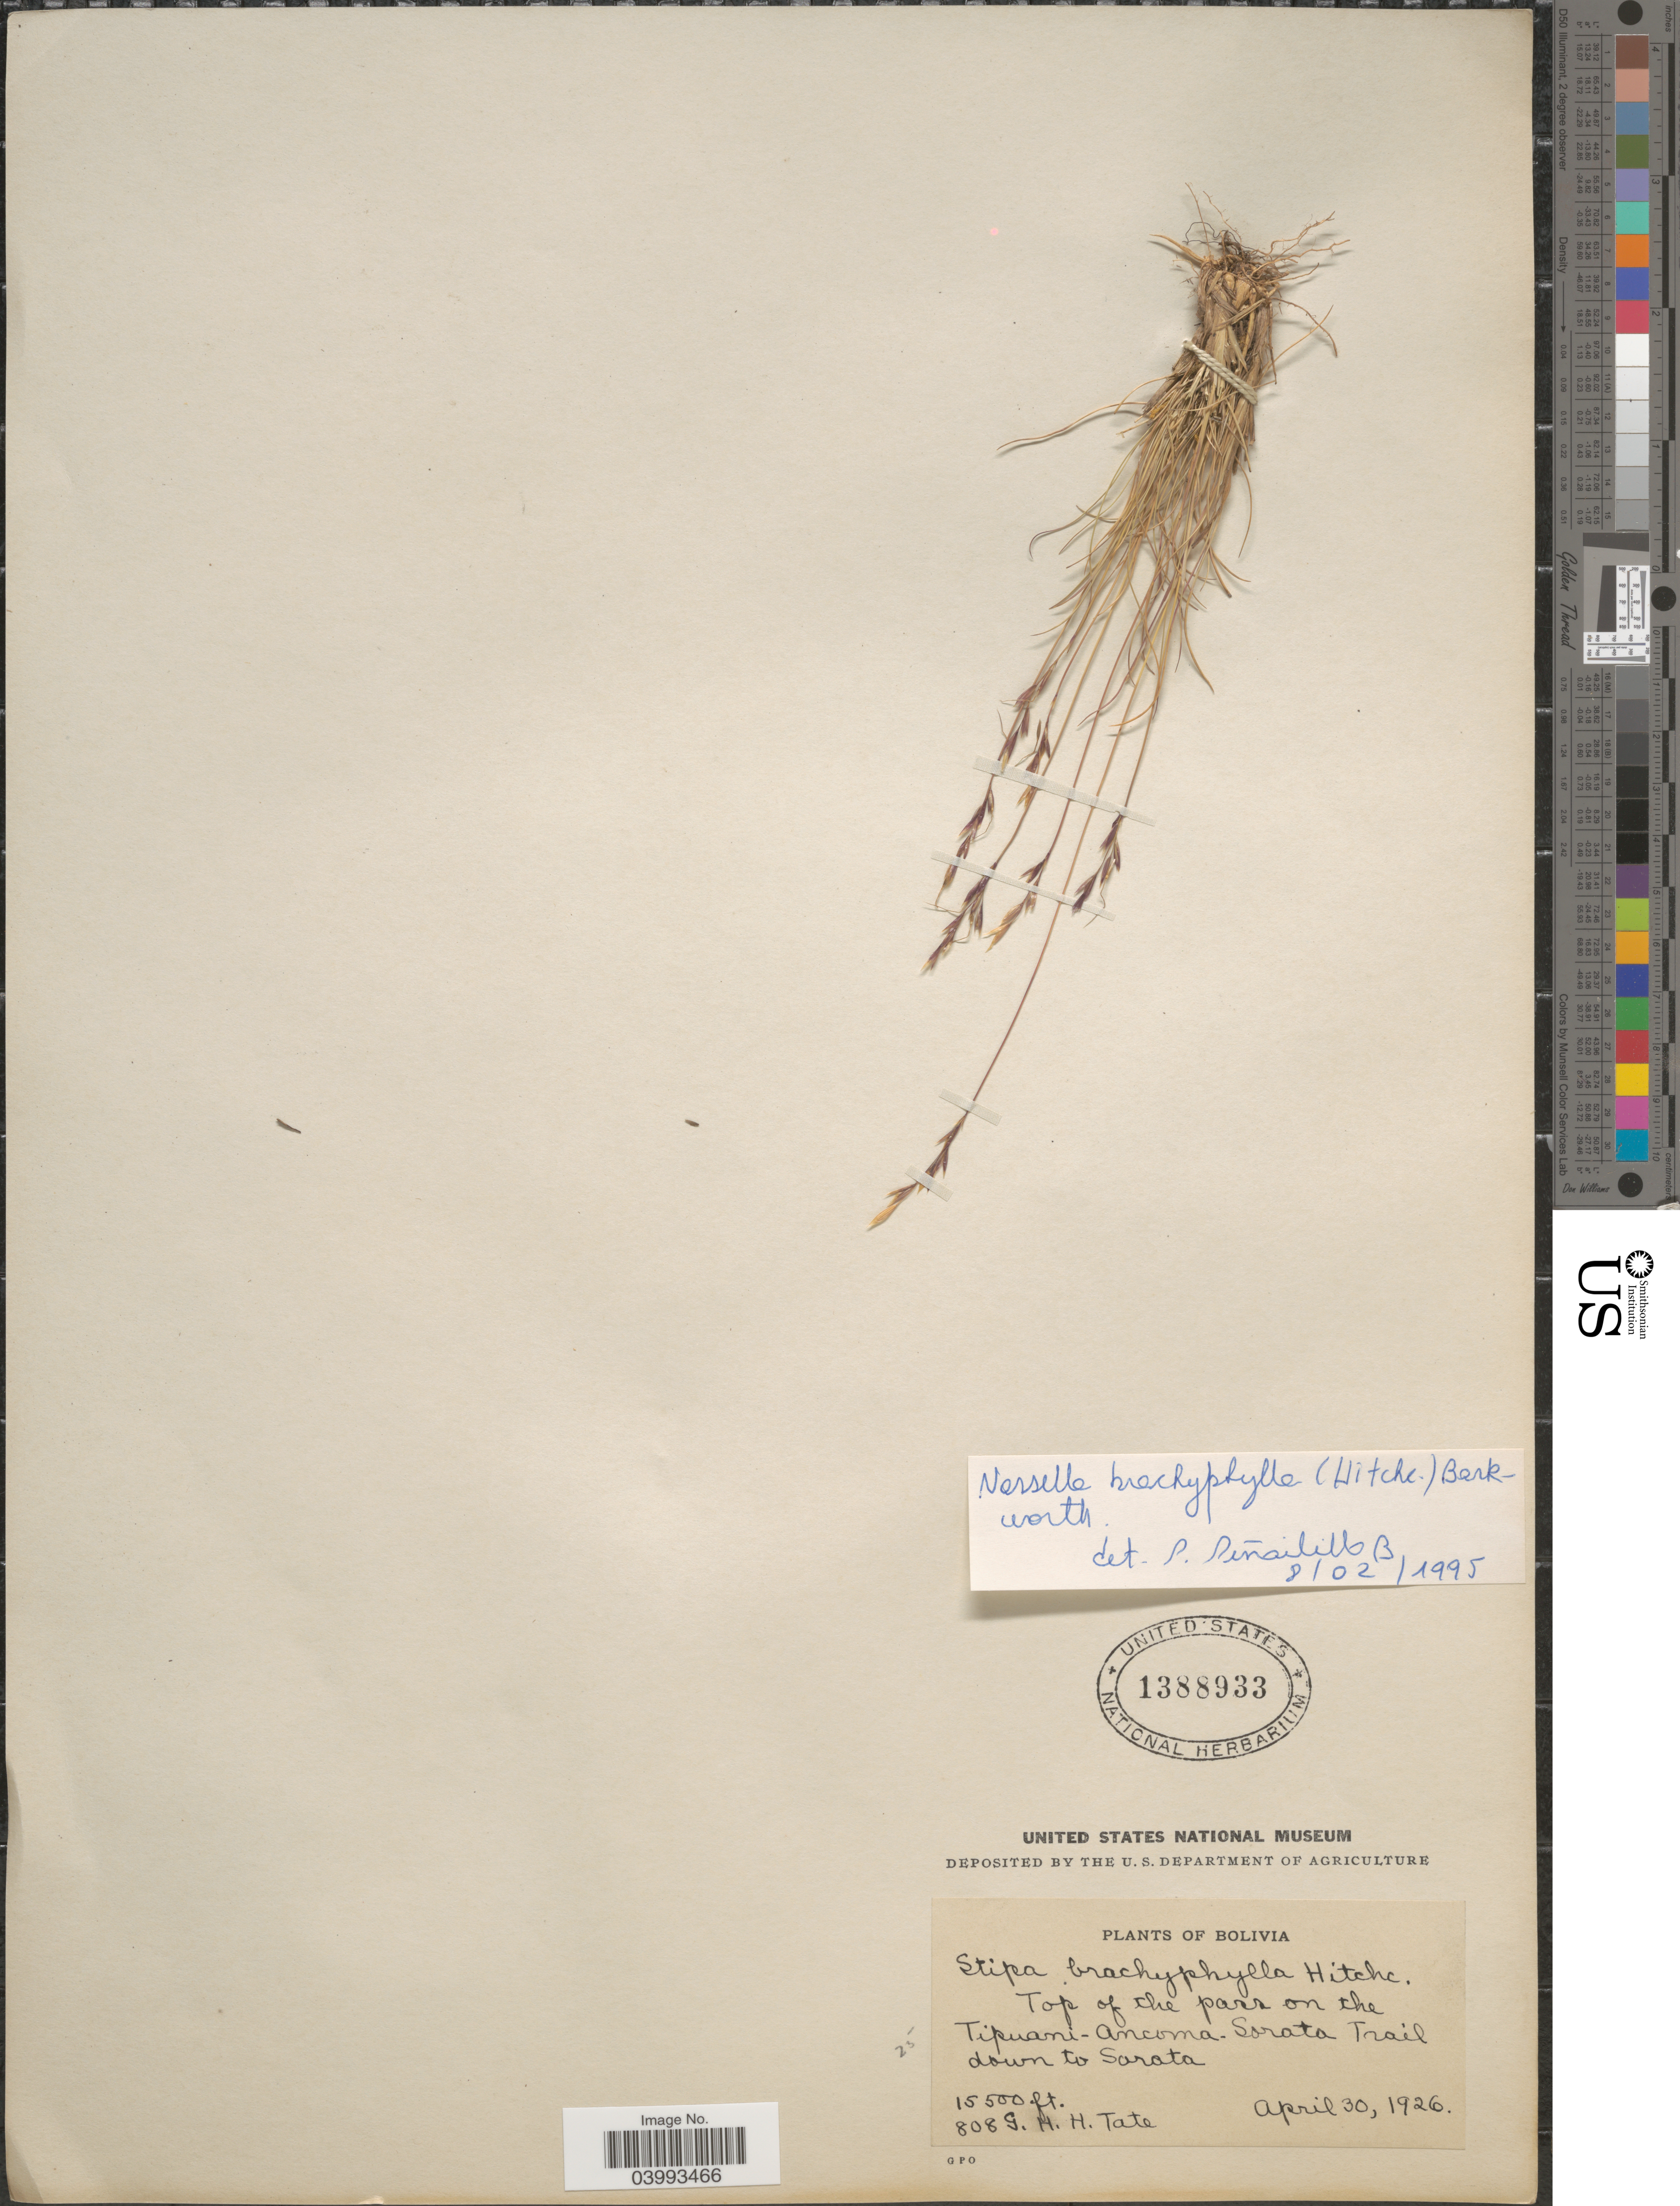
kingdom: Plantae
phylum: Tracheophyta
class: Liliopsida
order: Poales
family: Poaceae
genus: Nassella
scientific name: Nassella brachyphylla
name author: (Hitchc.) Barkworth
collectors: G. H. H.Tate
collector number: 808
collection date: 1926-04-30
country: Bolivia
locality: Top of the pass on the Tipuani-Ancoma-Sorata Trail down to Sorata.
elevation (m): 4724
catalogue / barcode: US 1388933